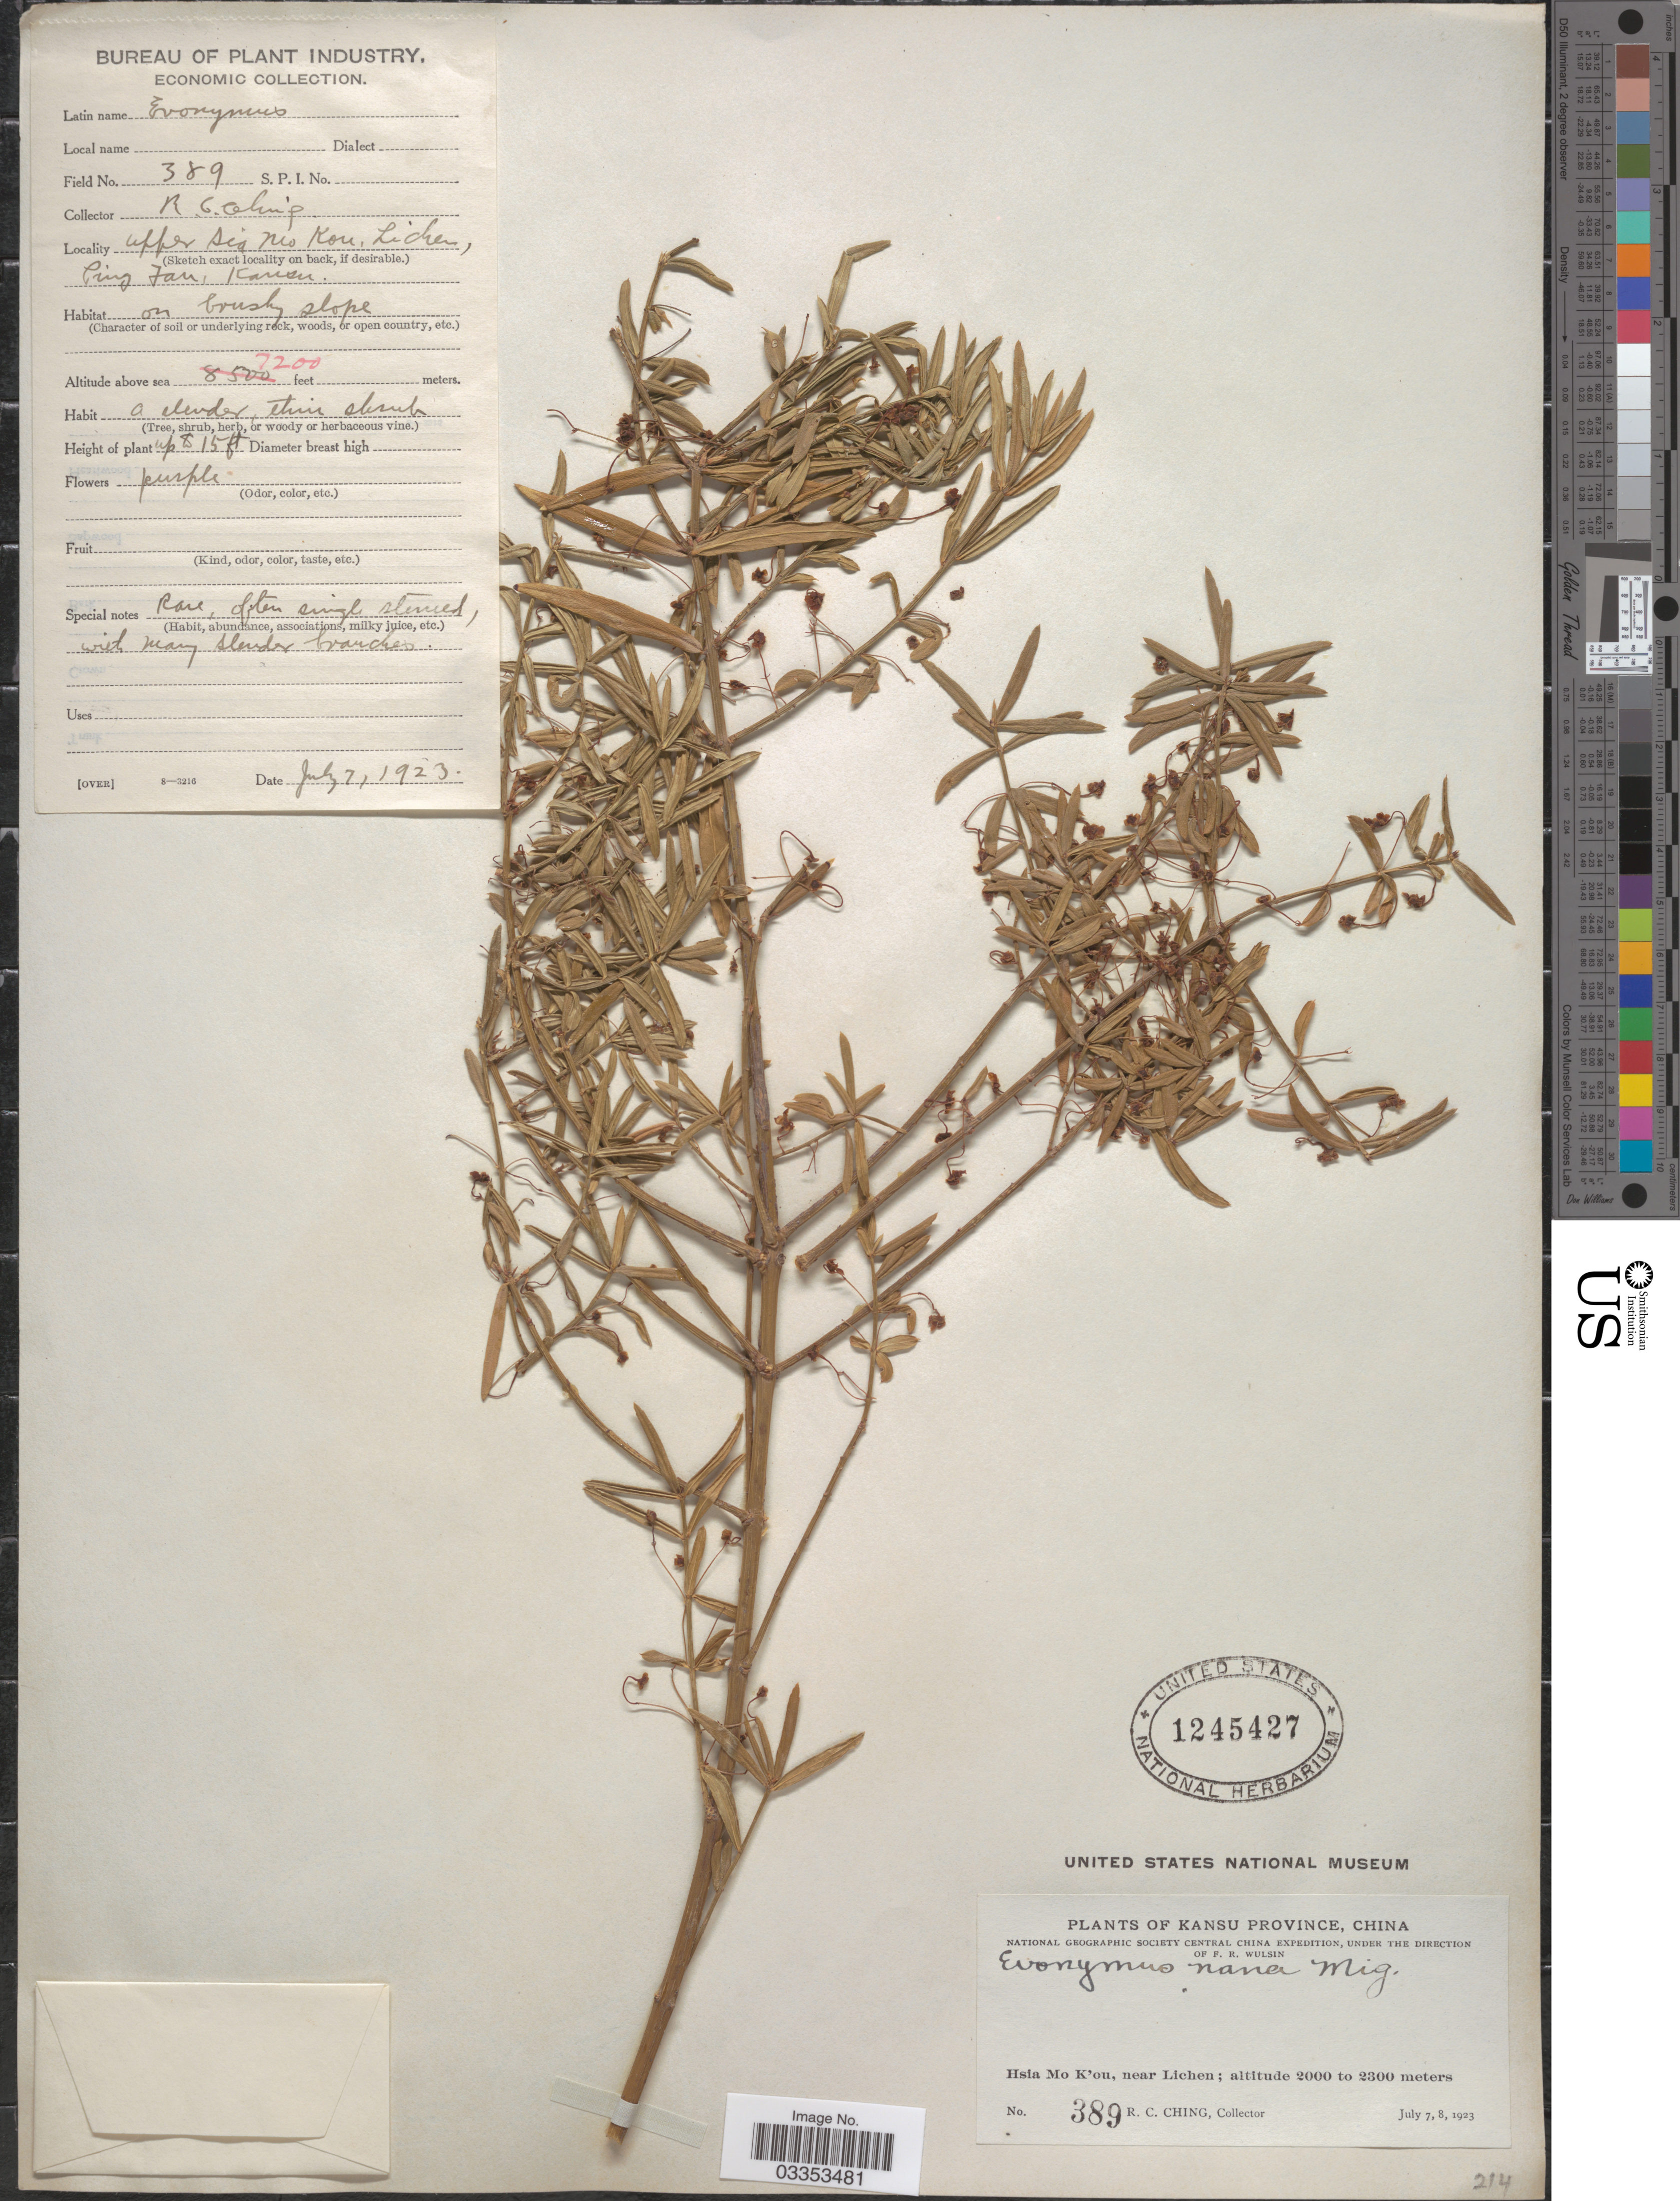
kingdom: Plantae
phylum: Tracheophyta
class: Magnoliopsida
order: Celastrales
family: Celastraceae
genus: Euonymus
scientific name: Euonymus nanus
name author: M. Bieb.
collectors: R. C. Ching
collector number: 389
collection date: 1923-07-07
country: China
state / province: Gansu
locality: Kansu Province. Hsia Mo K'ou, near Lichen. Upper Sia Mo Kou, Lichen, Ping Fan.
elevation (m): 2195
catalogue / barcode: US 1245427